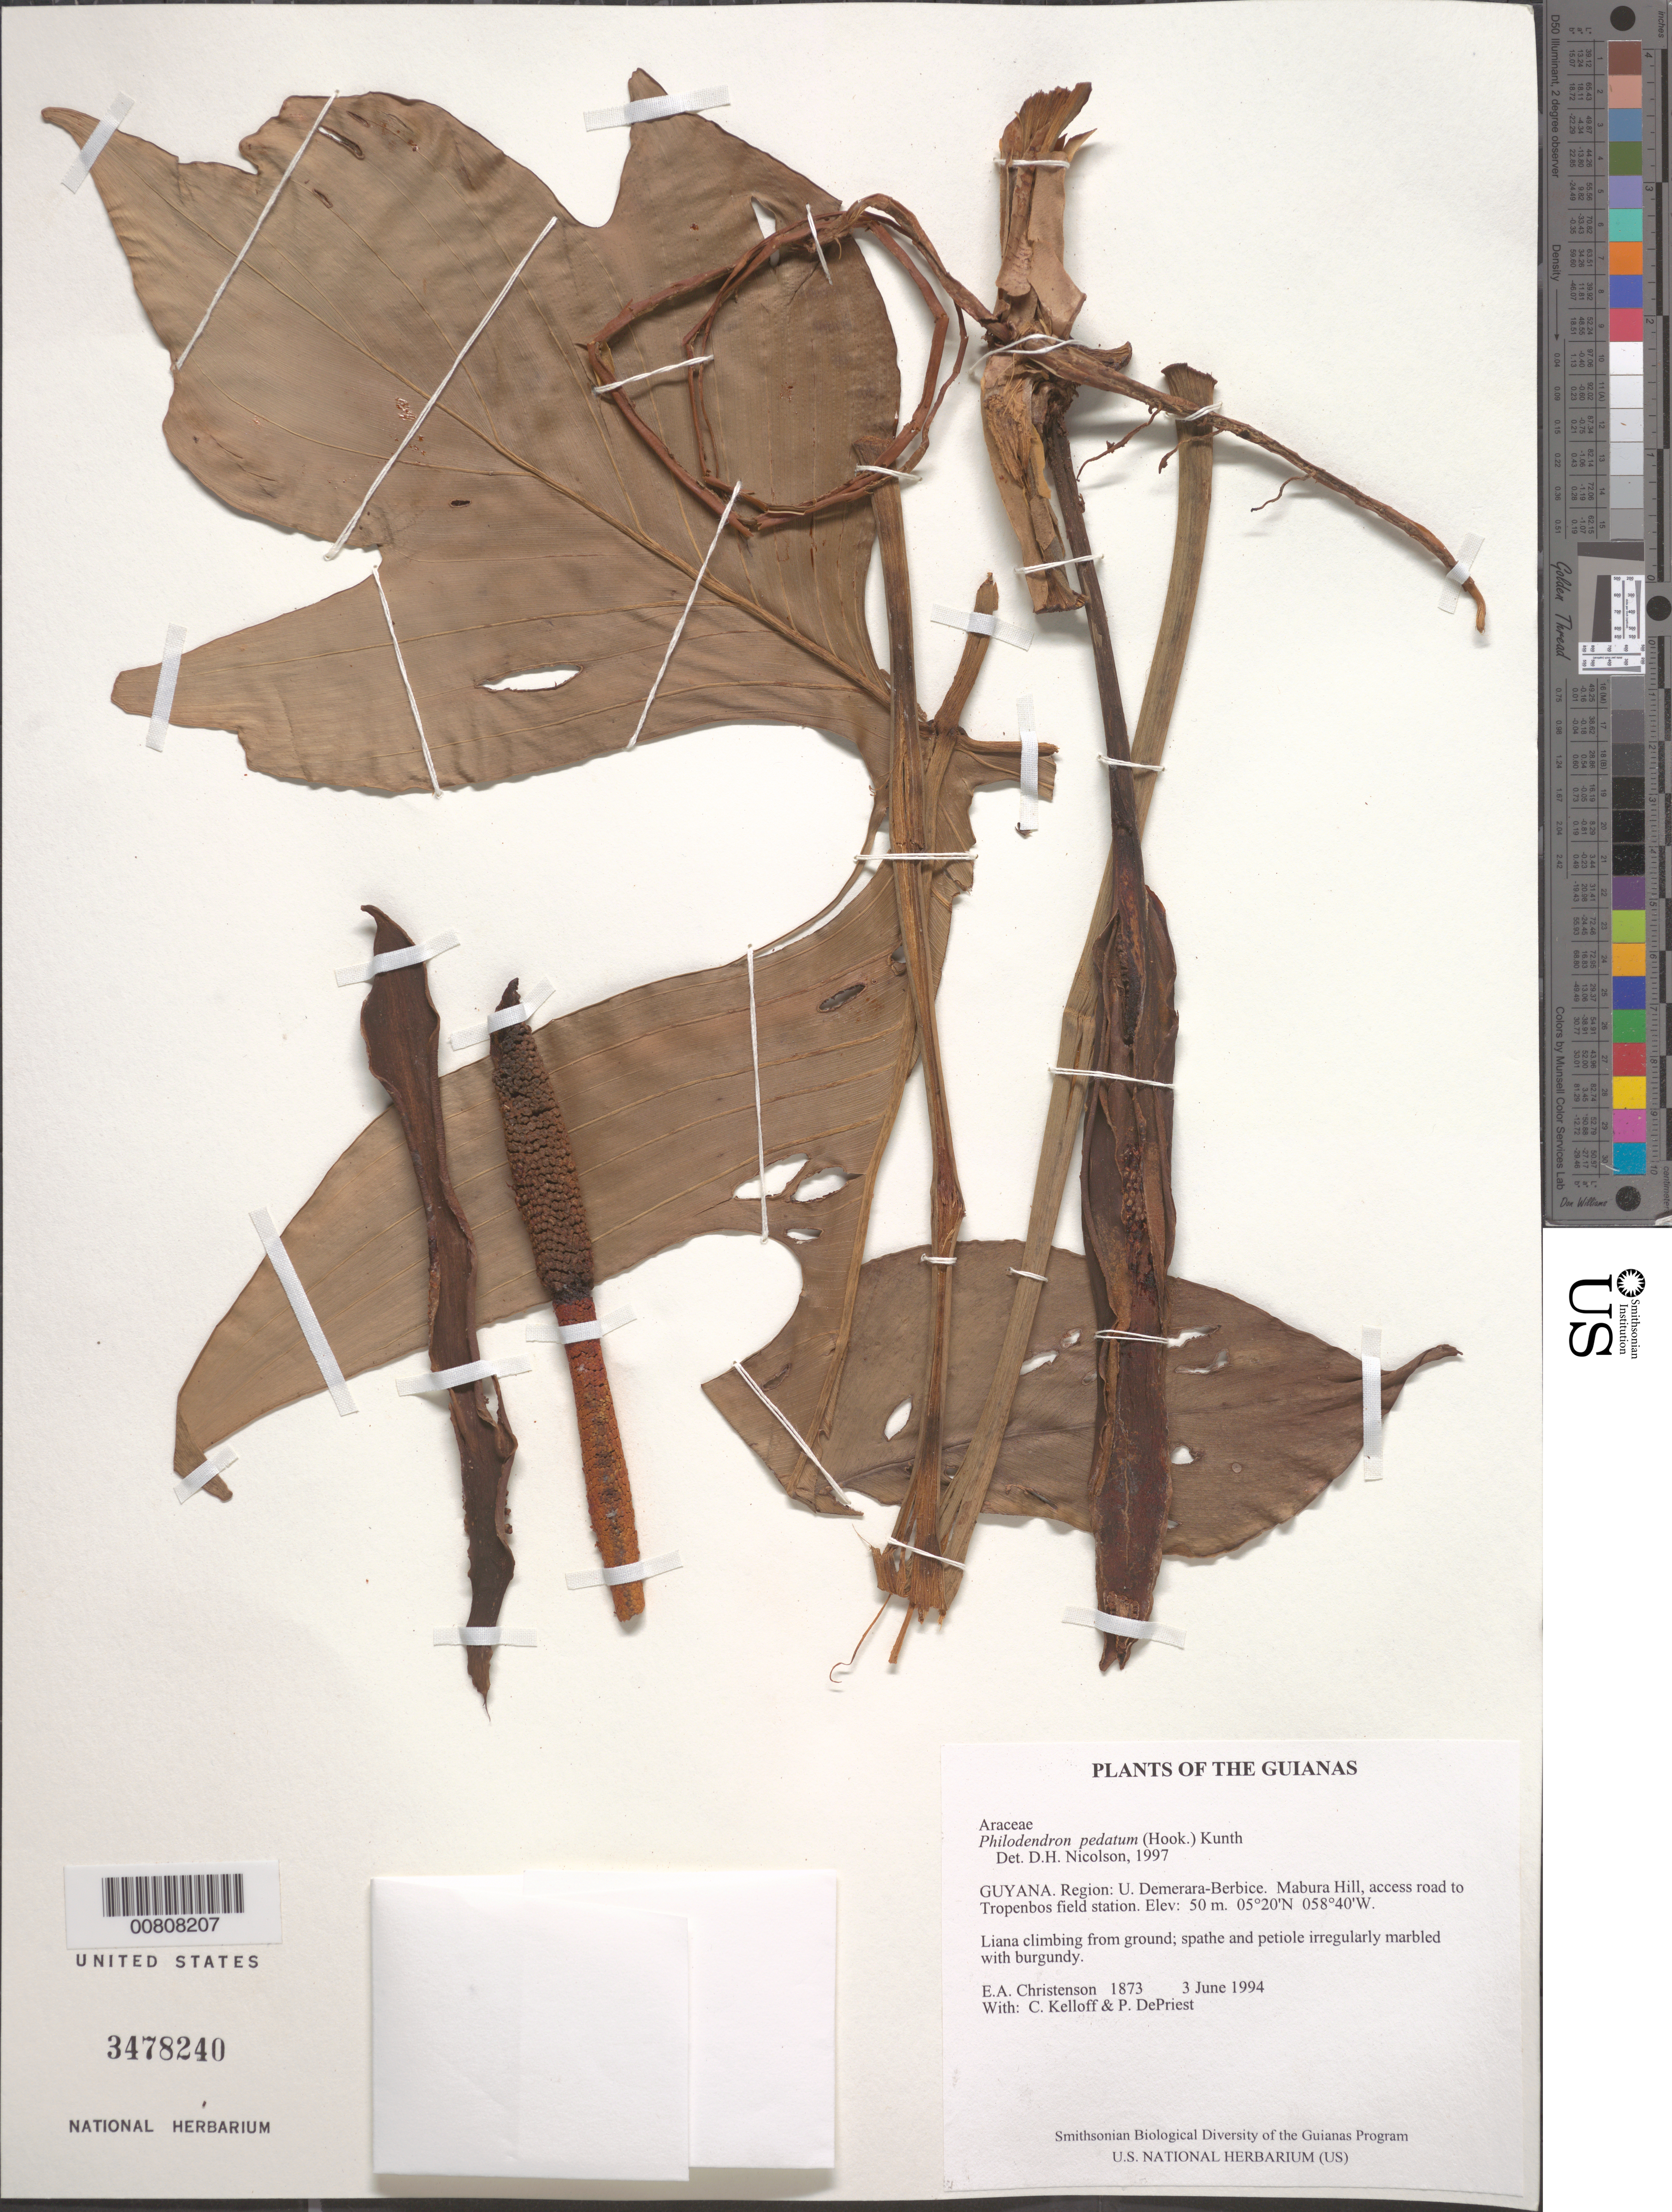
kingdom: Plantae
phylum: Tracheophyta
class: Liliopsida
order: Alismatales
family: Araceae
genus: Philodendron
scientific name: Philodendron pedatum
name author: (Hook.) Kunth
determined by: Croat, Thomas B., Missouri Botanical Garden (MO)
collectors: E. A. Christenson, C. L. Kelloff & P. DePriest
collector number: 1873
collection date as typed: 3 June 1994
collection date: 1994-06-03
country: Guyana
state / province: U. Demerara-Berbice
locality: Mabura Hill, access road to Tropenbos field station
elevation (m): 50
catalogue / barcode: US 3478240